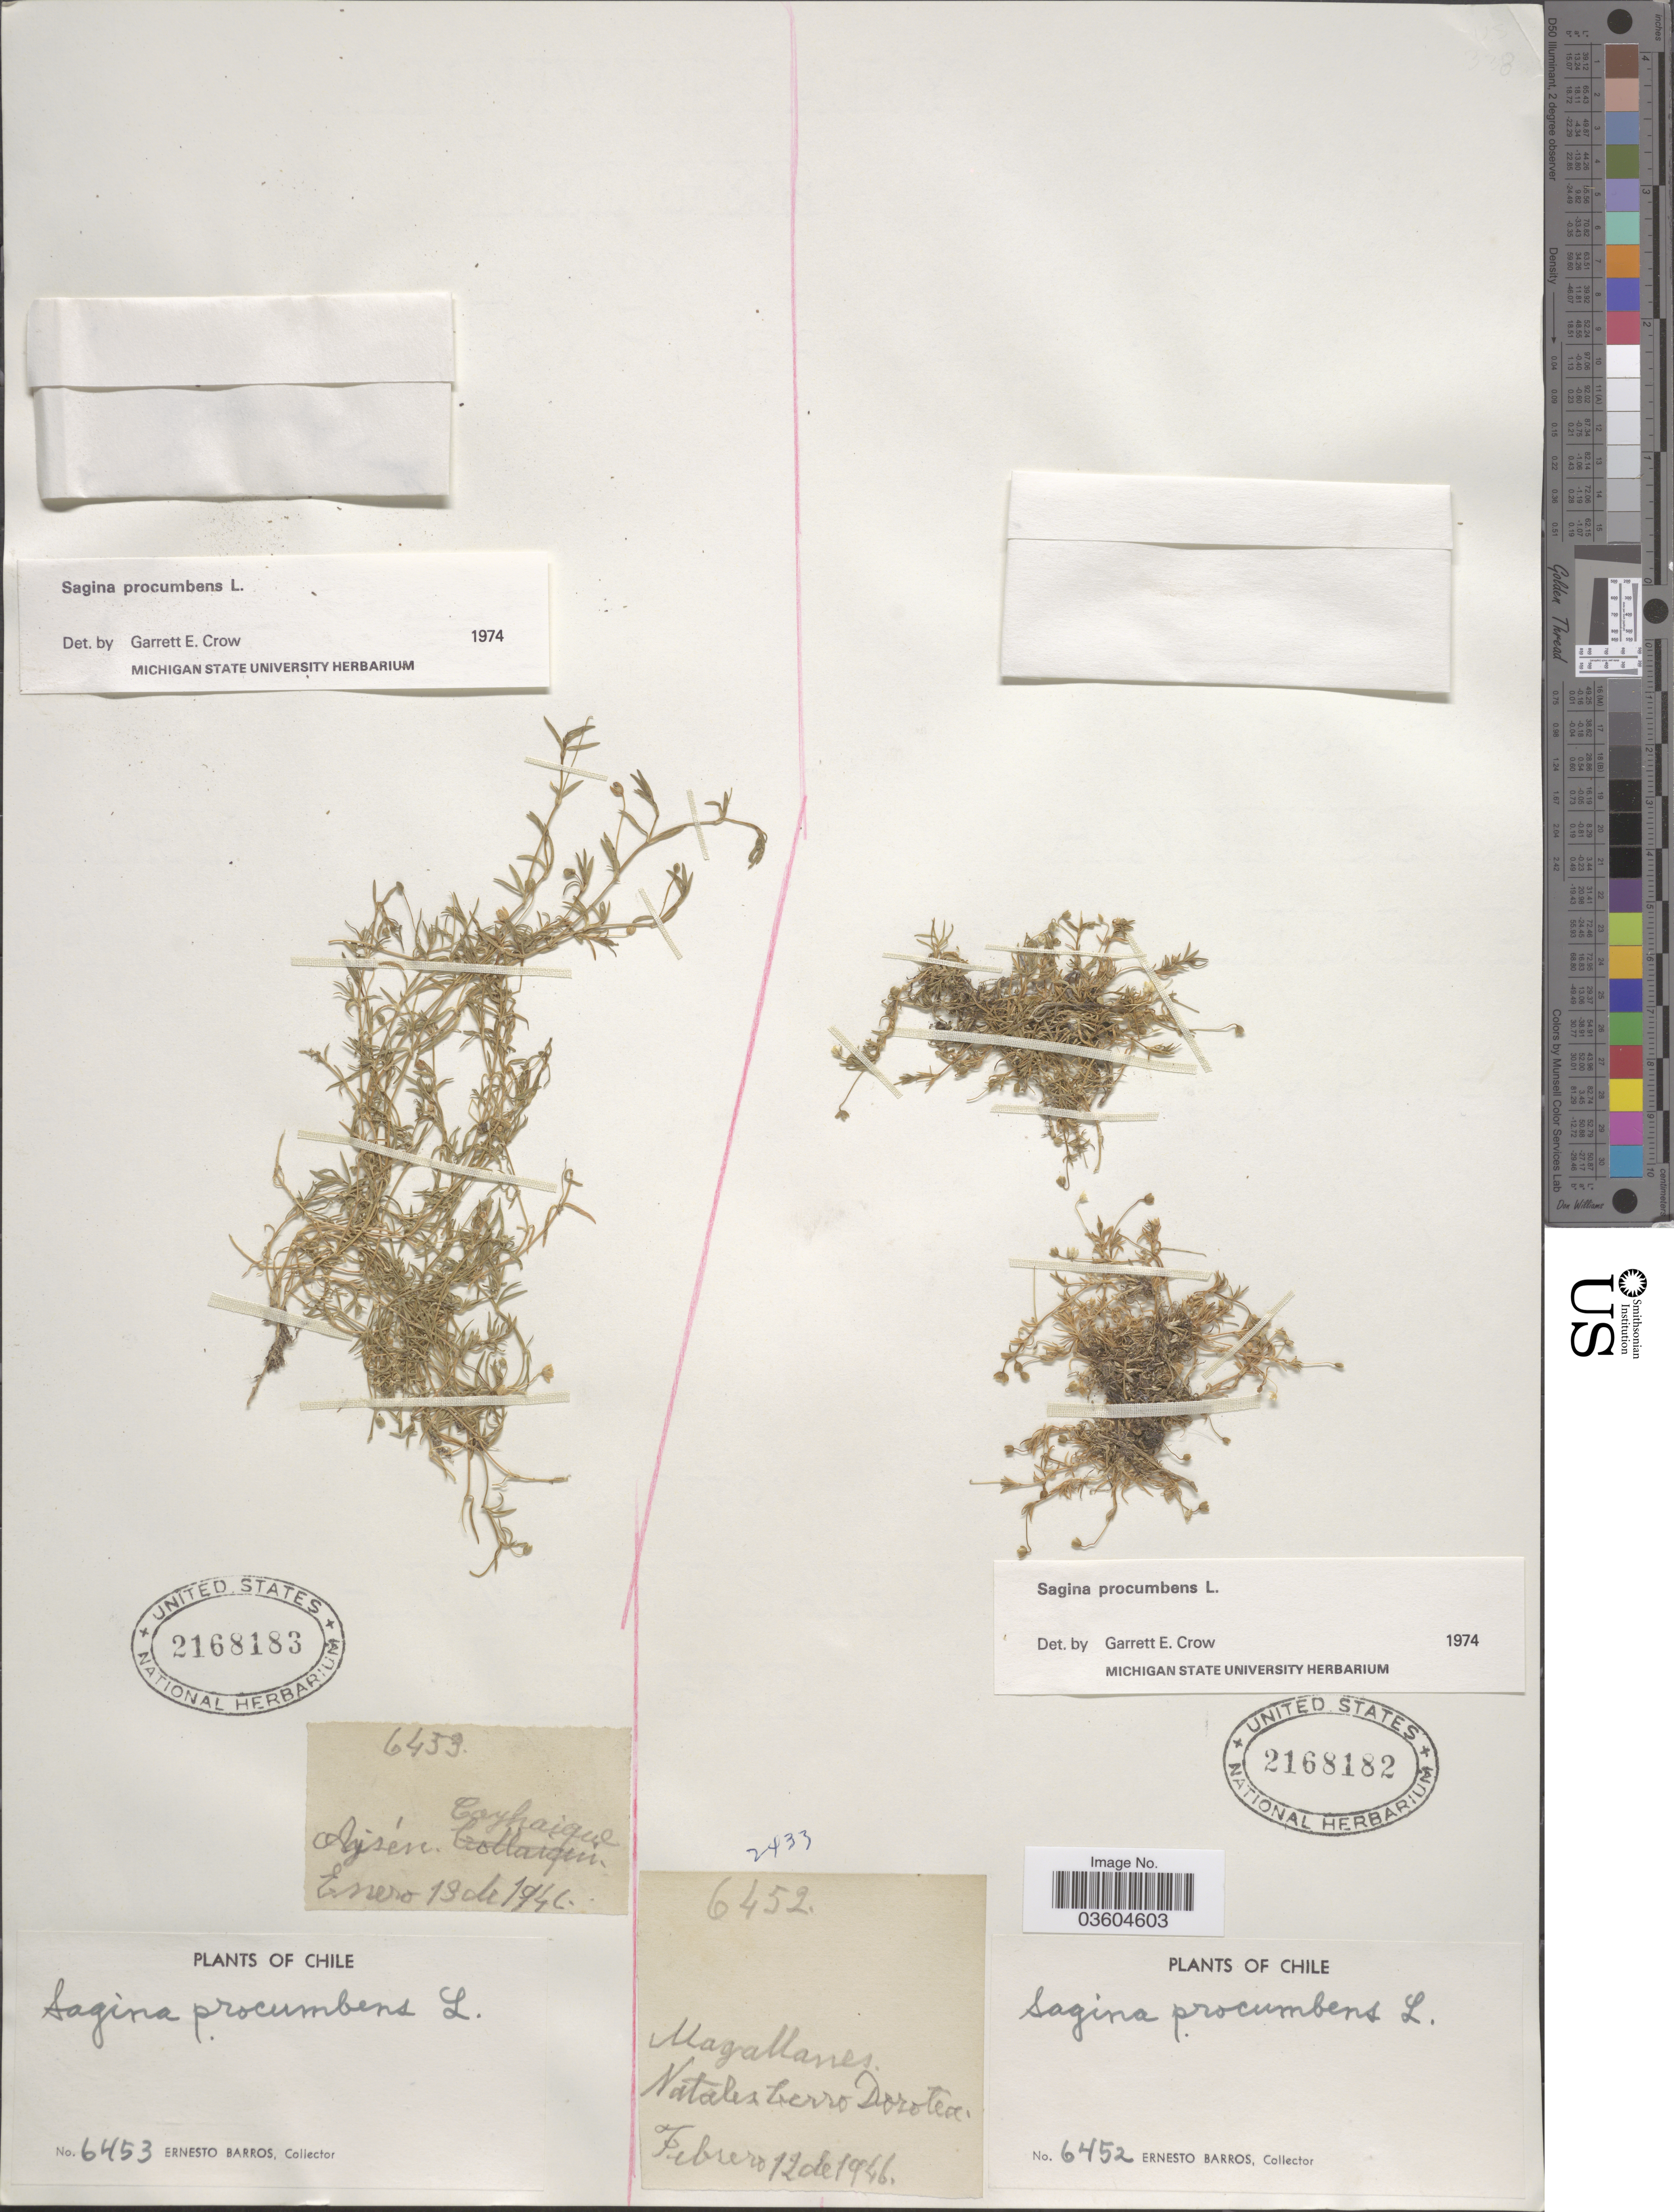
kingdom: Plantae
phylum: Tracheophyta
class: Magnoliopsida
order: Caryophyllales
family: Caryophyllaceae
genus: Sagina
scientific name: Sagina procumbens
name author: L.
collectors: E. Barros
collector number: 6452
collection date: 1946-02-12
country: Chile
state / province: Magallanes y de la Antártica Chilena (XII)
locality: Magallanes. Natales Cerro Dorotea.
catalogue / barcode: US 2168182